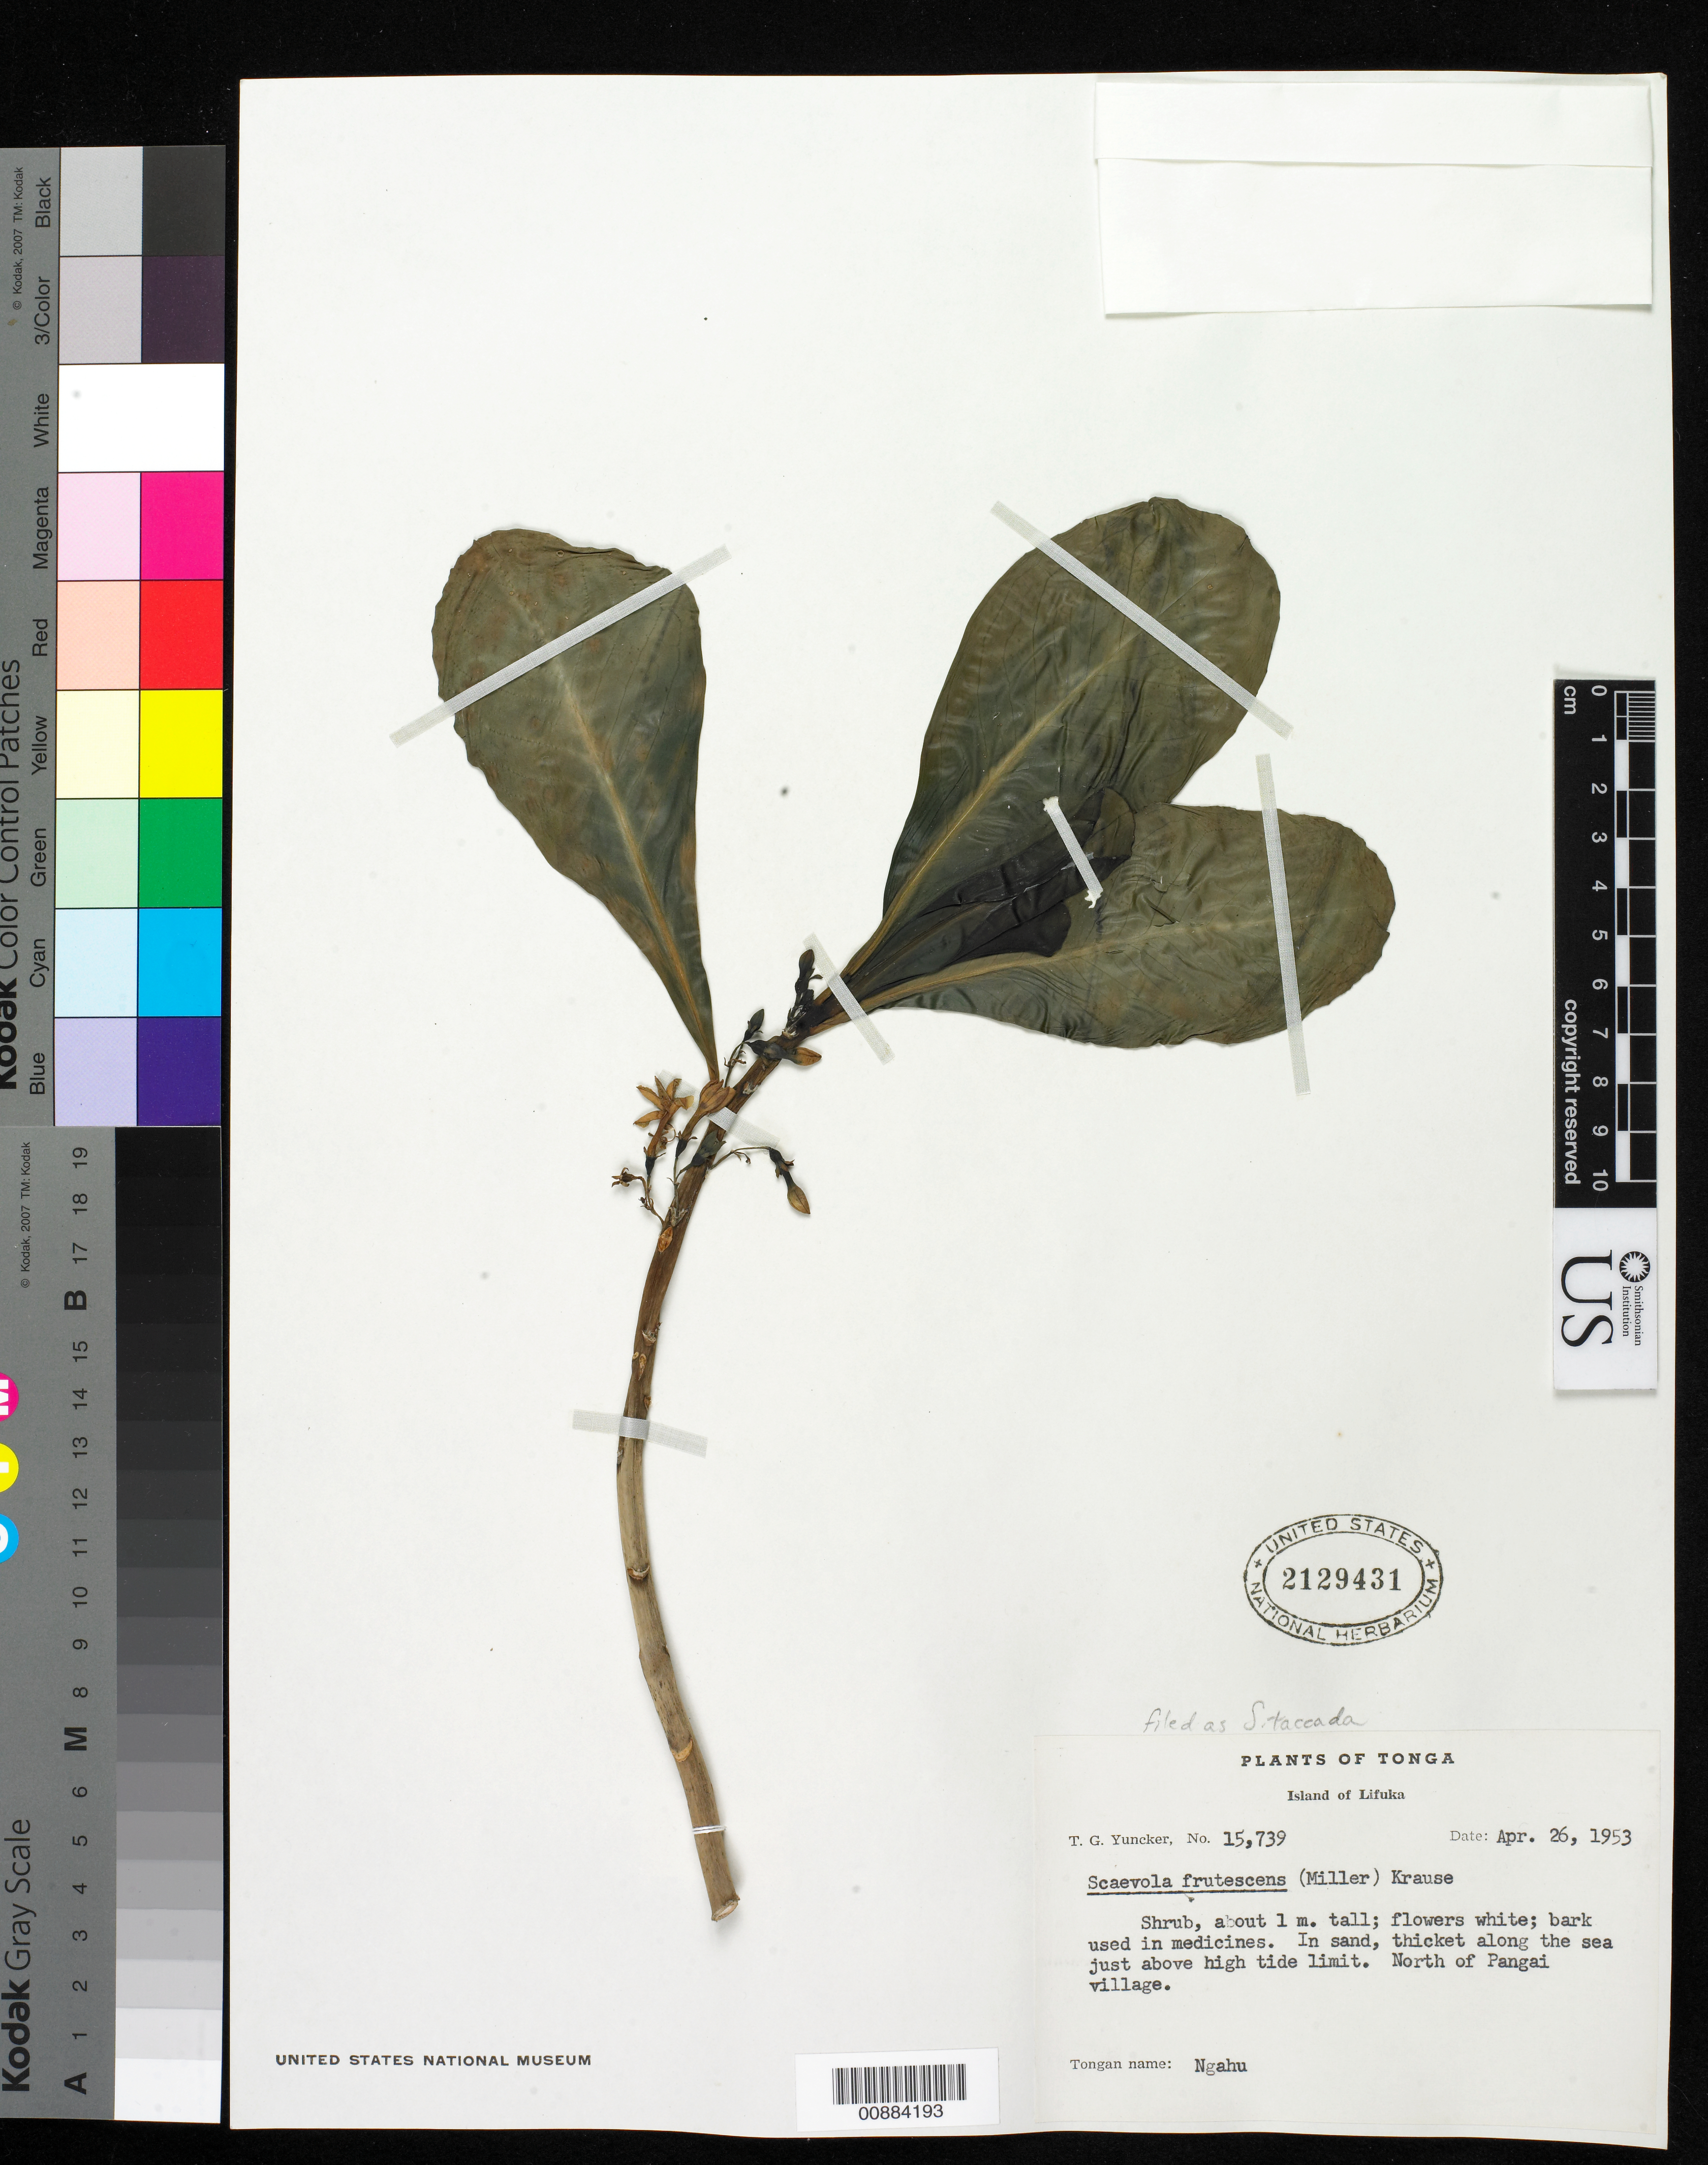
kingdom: Plantae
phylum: Tracheophyta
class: Magnoliopsida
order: Asterales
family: Goodeniaceae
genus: Scaevola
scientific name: Scaevola taccada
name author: (Gaertn.) Roxb.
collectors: T. G. Yuncker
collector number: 15739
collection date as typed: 26 Apr 1953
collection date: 1953-04-26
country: Tonga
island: Lifuka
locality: N of Pangai village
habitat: thicket along sea just above high tide limit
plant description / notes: Copied to EBDCS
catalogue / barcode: US 2129431